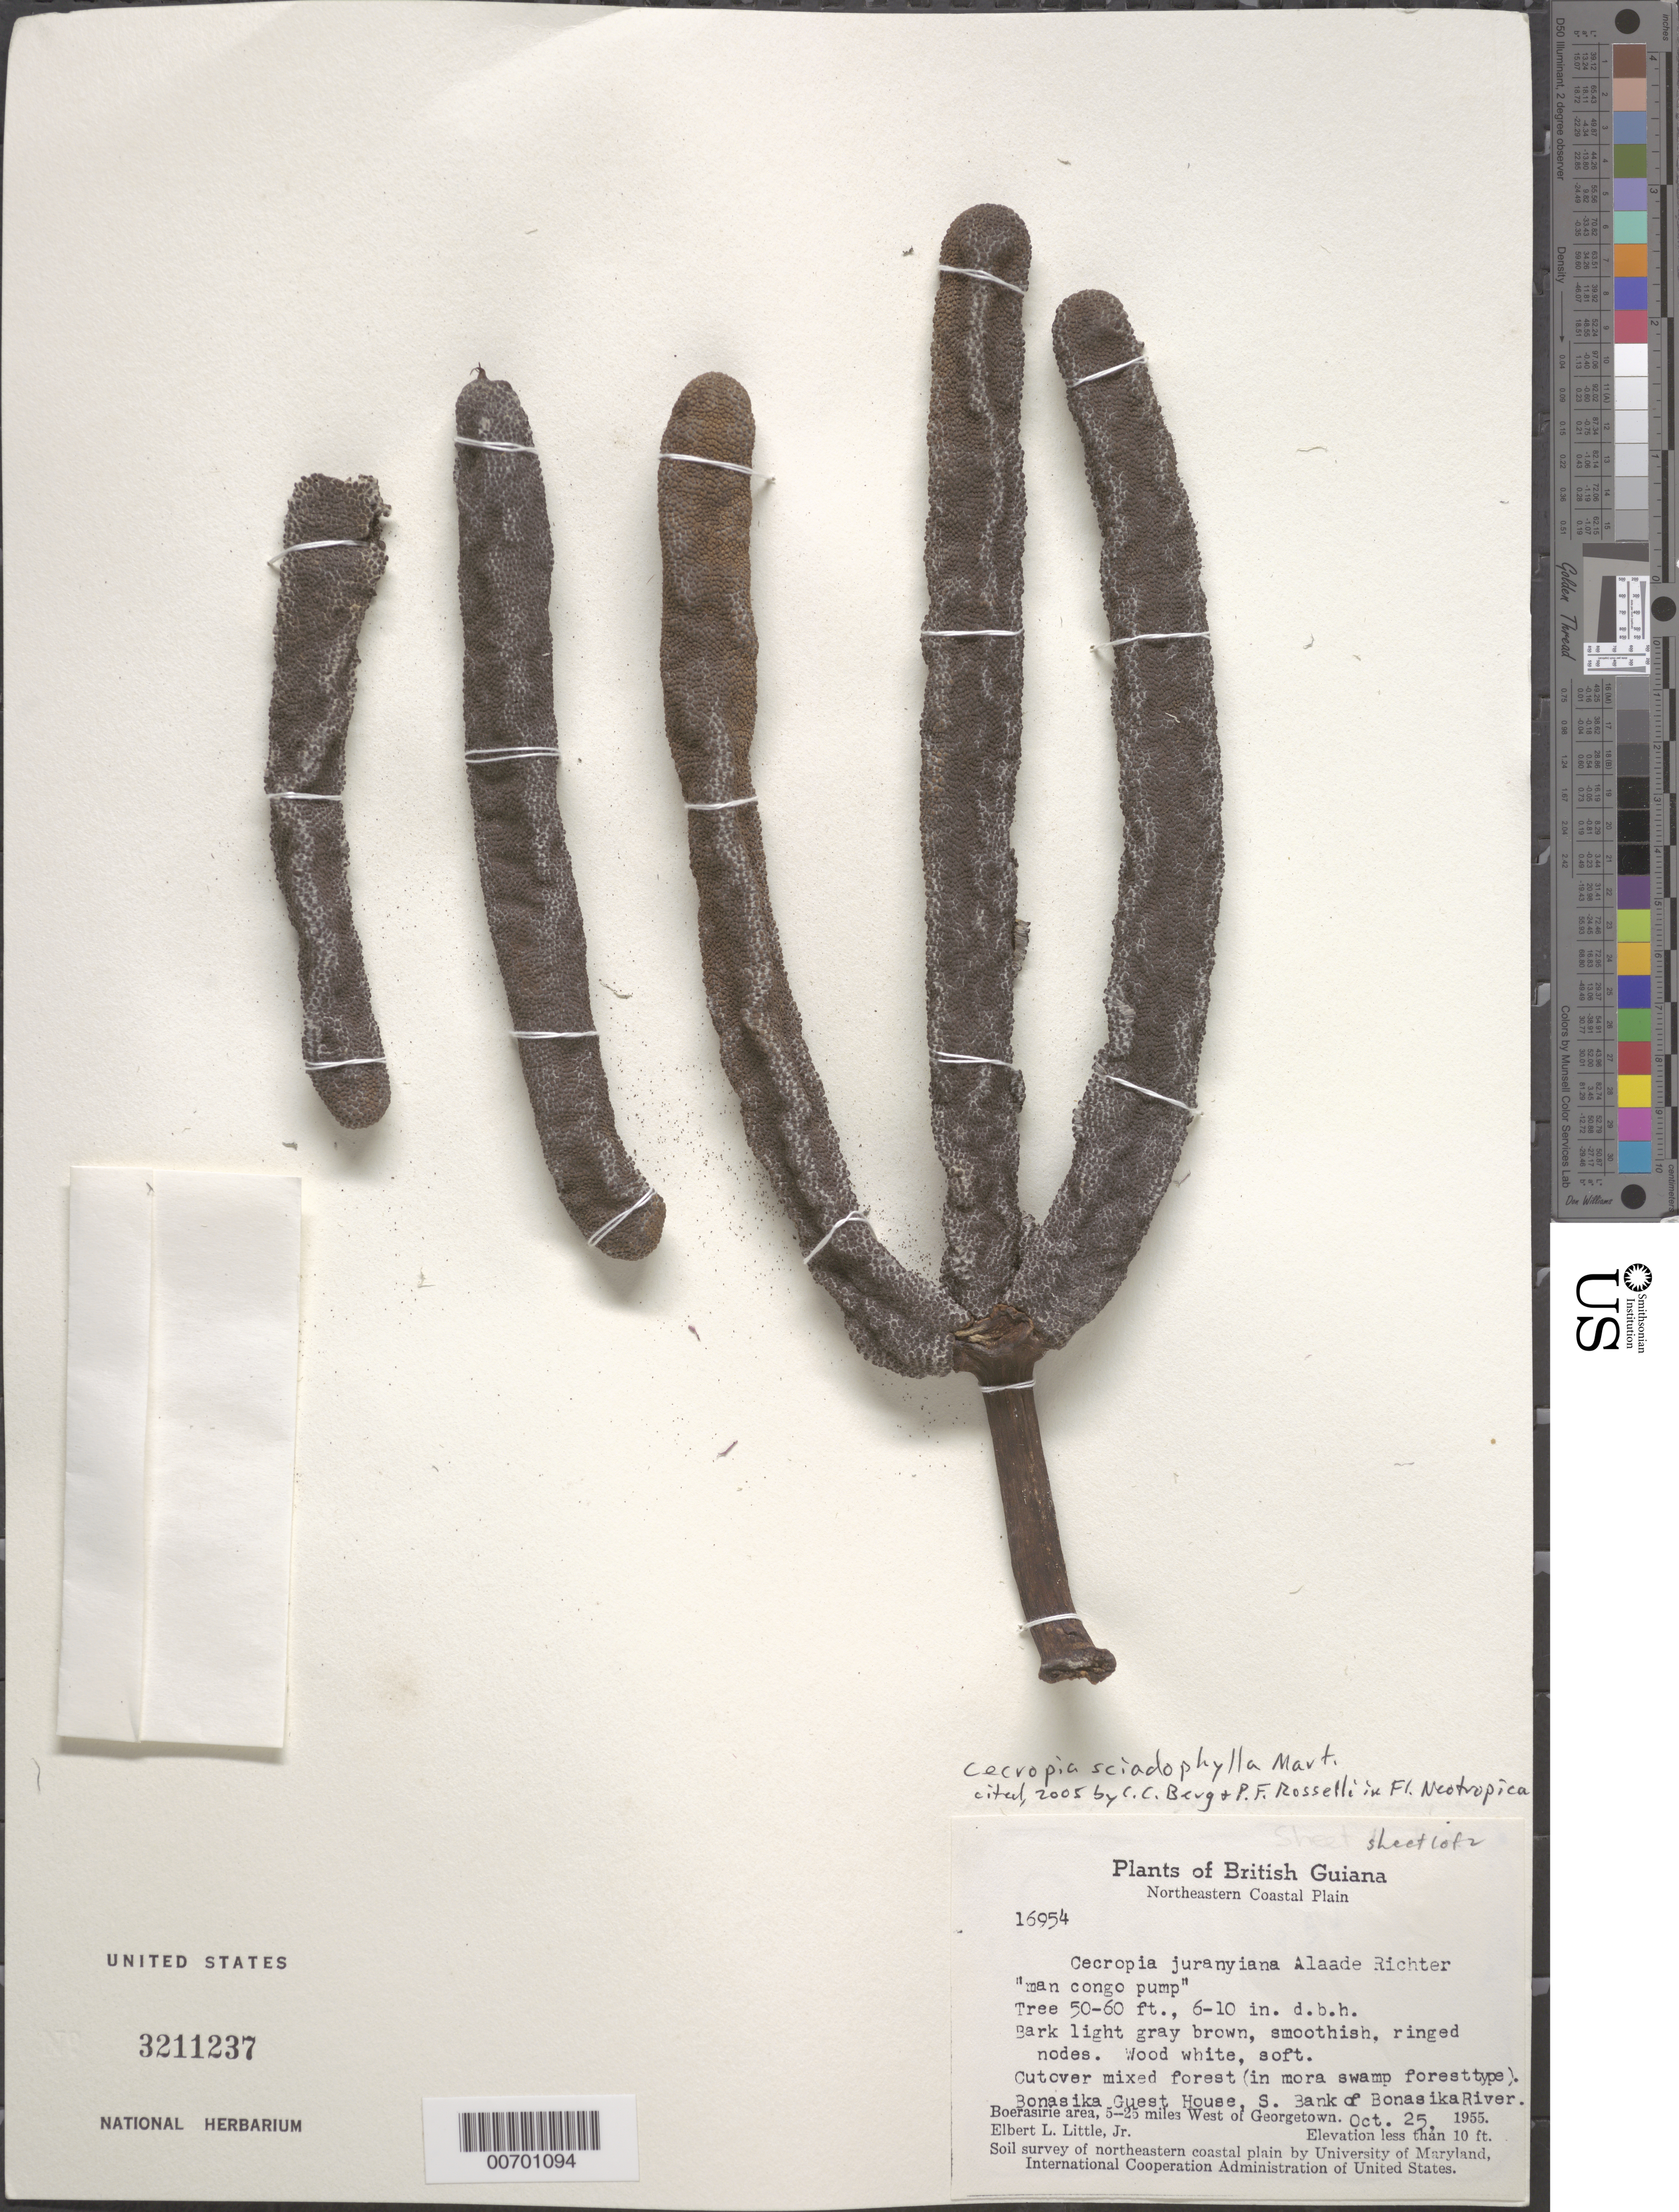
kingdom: Plantae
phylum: Tracheophyta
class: Magnoliopsida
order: Rosales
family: Urticaceae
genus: Cecropia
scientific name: Cecropia juranyiana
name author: V.A. Richt.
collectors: E. L. Little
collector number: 16954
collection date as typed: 25-Oct-55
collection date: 1955-10-25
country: Guyana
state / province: Essequibo Isl-W. Demerara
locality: Boerasirie area, 5-25 mi. W of Georgetown, Bonasika Guest House, S bank of Bonasika R.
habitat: Open cutover mixed forest (in mora swamp forest type)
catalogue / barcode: US 3211237